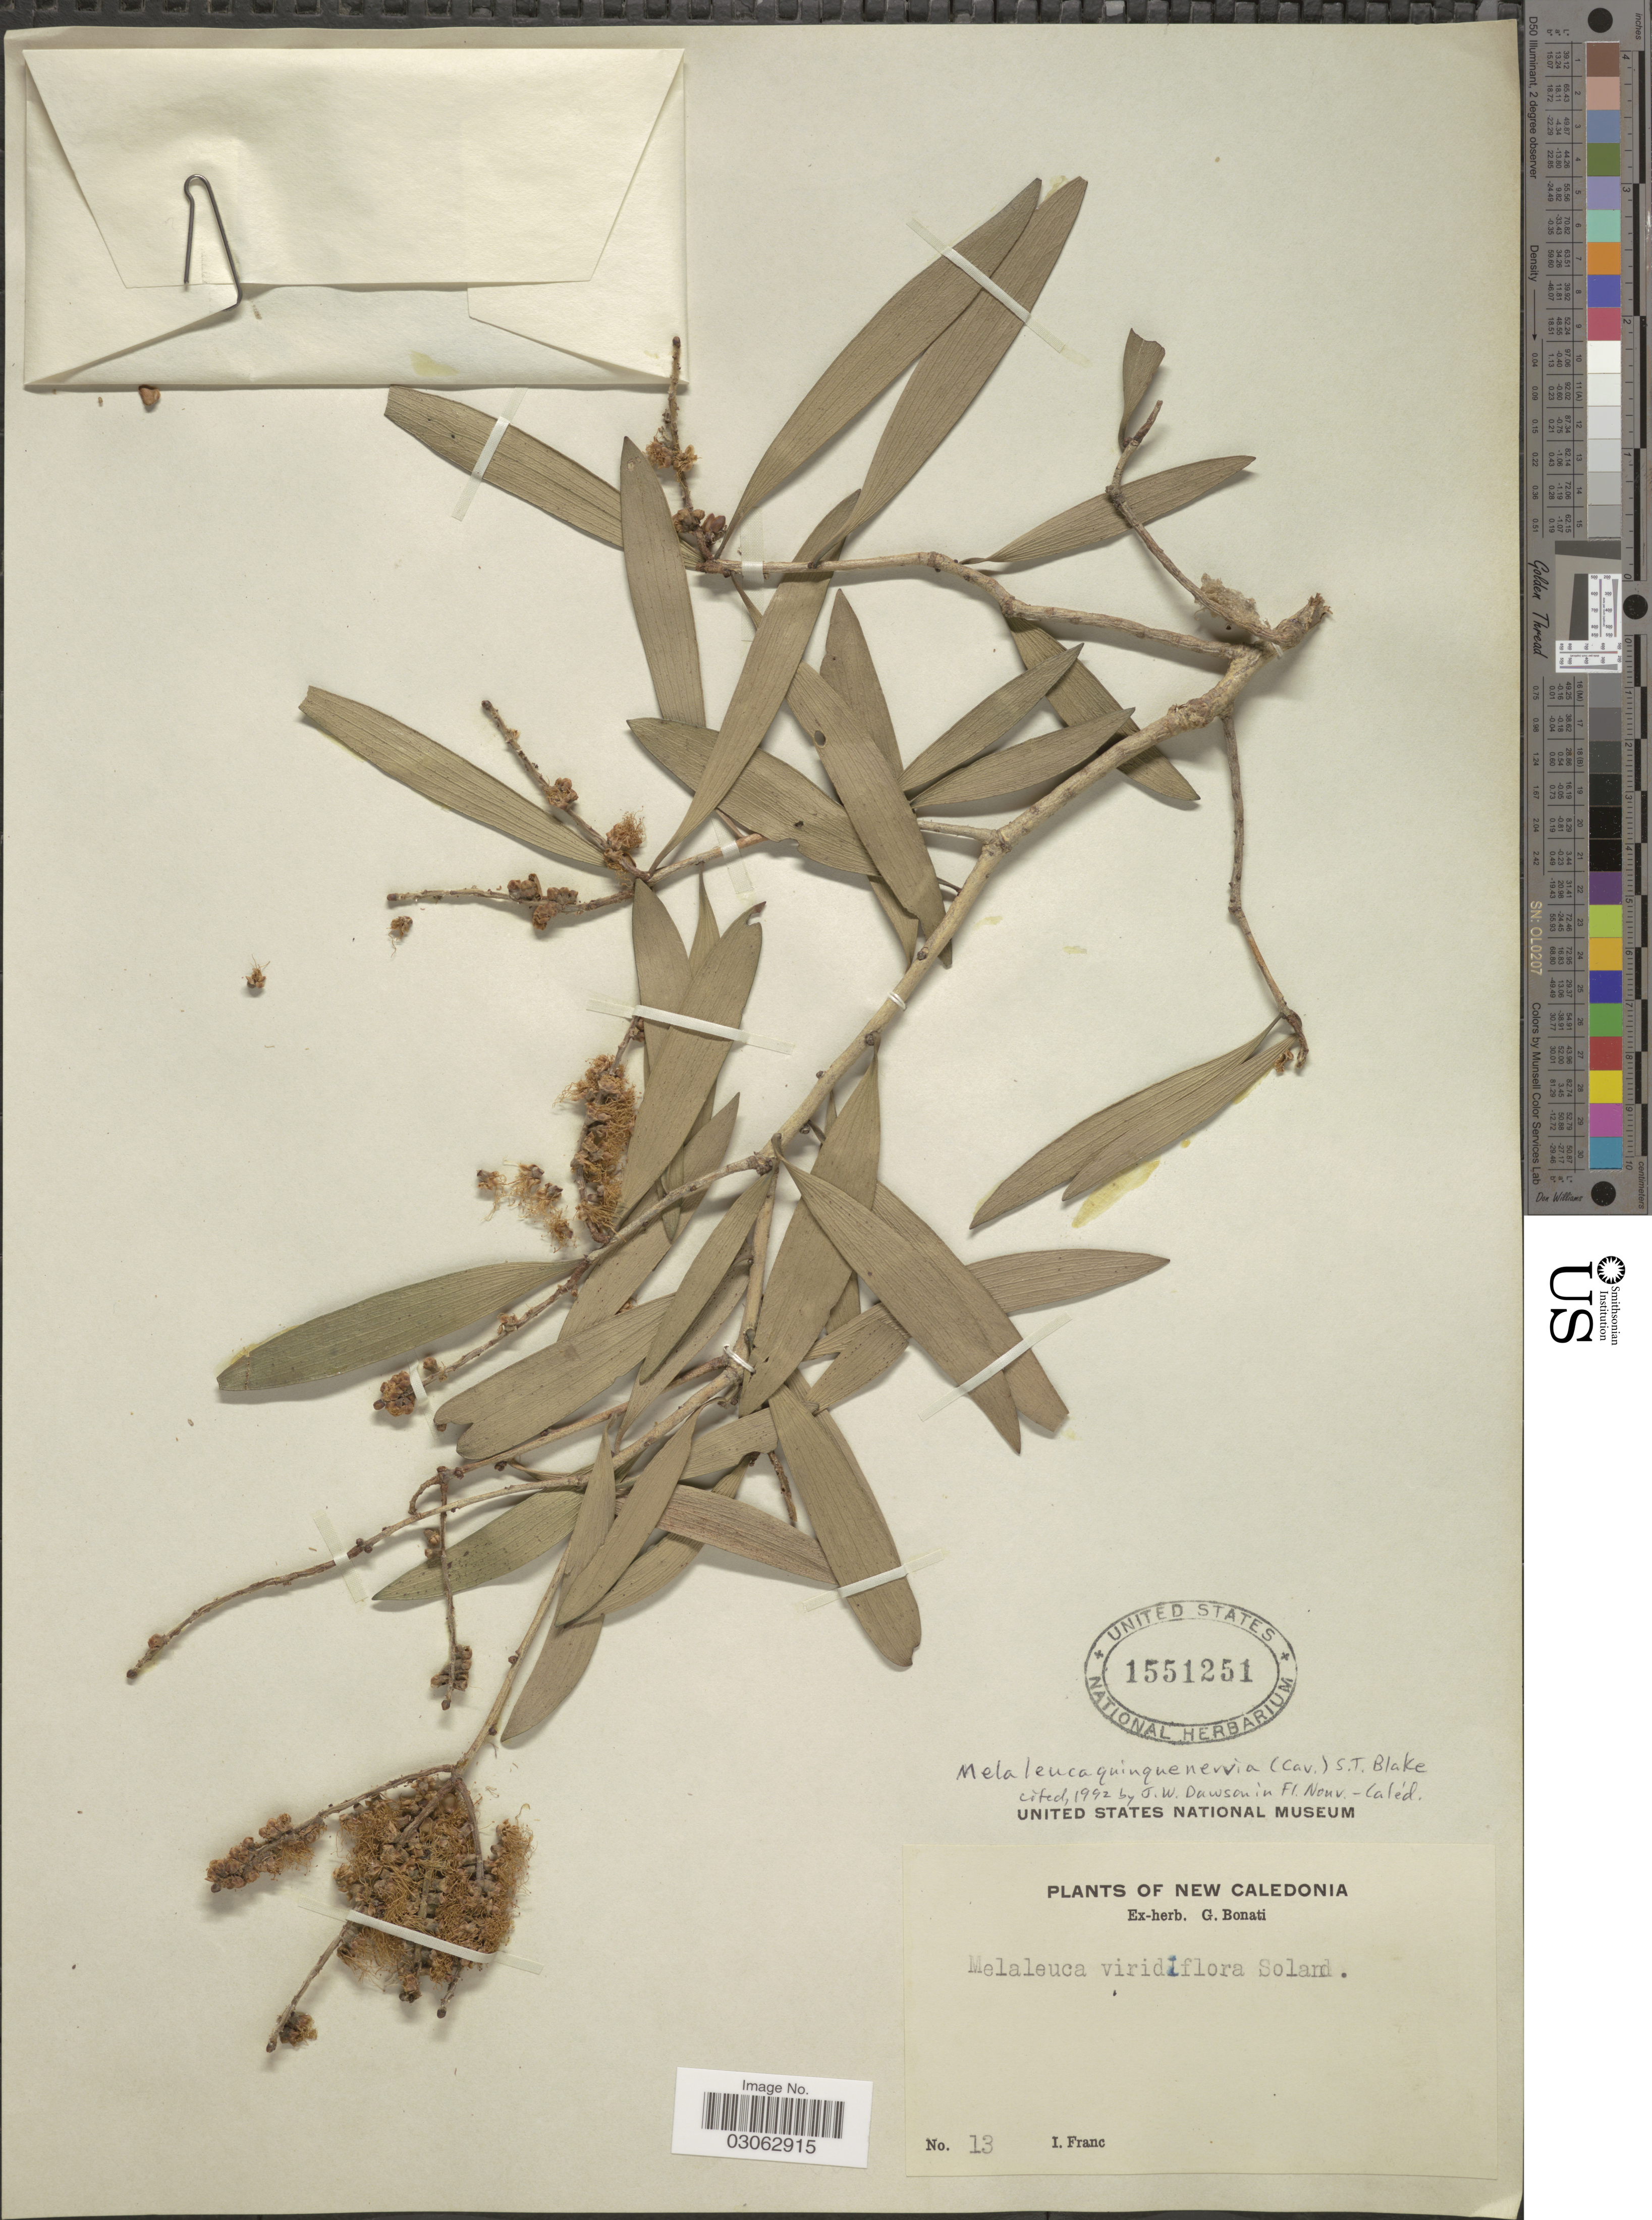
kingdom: Plantae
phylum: Tracheophyta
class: Magnoliopsida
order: Myrtales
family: Myrtaceae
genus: Melaleuca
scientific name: Melaleuca quinquenervia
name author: (Cav.) S.T. Blake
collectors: I. Franc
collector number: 13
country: New Caledonia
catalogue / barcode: US 1551251